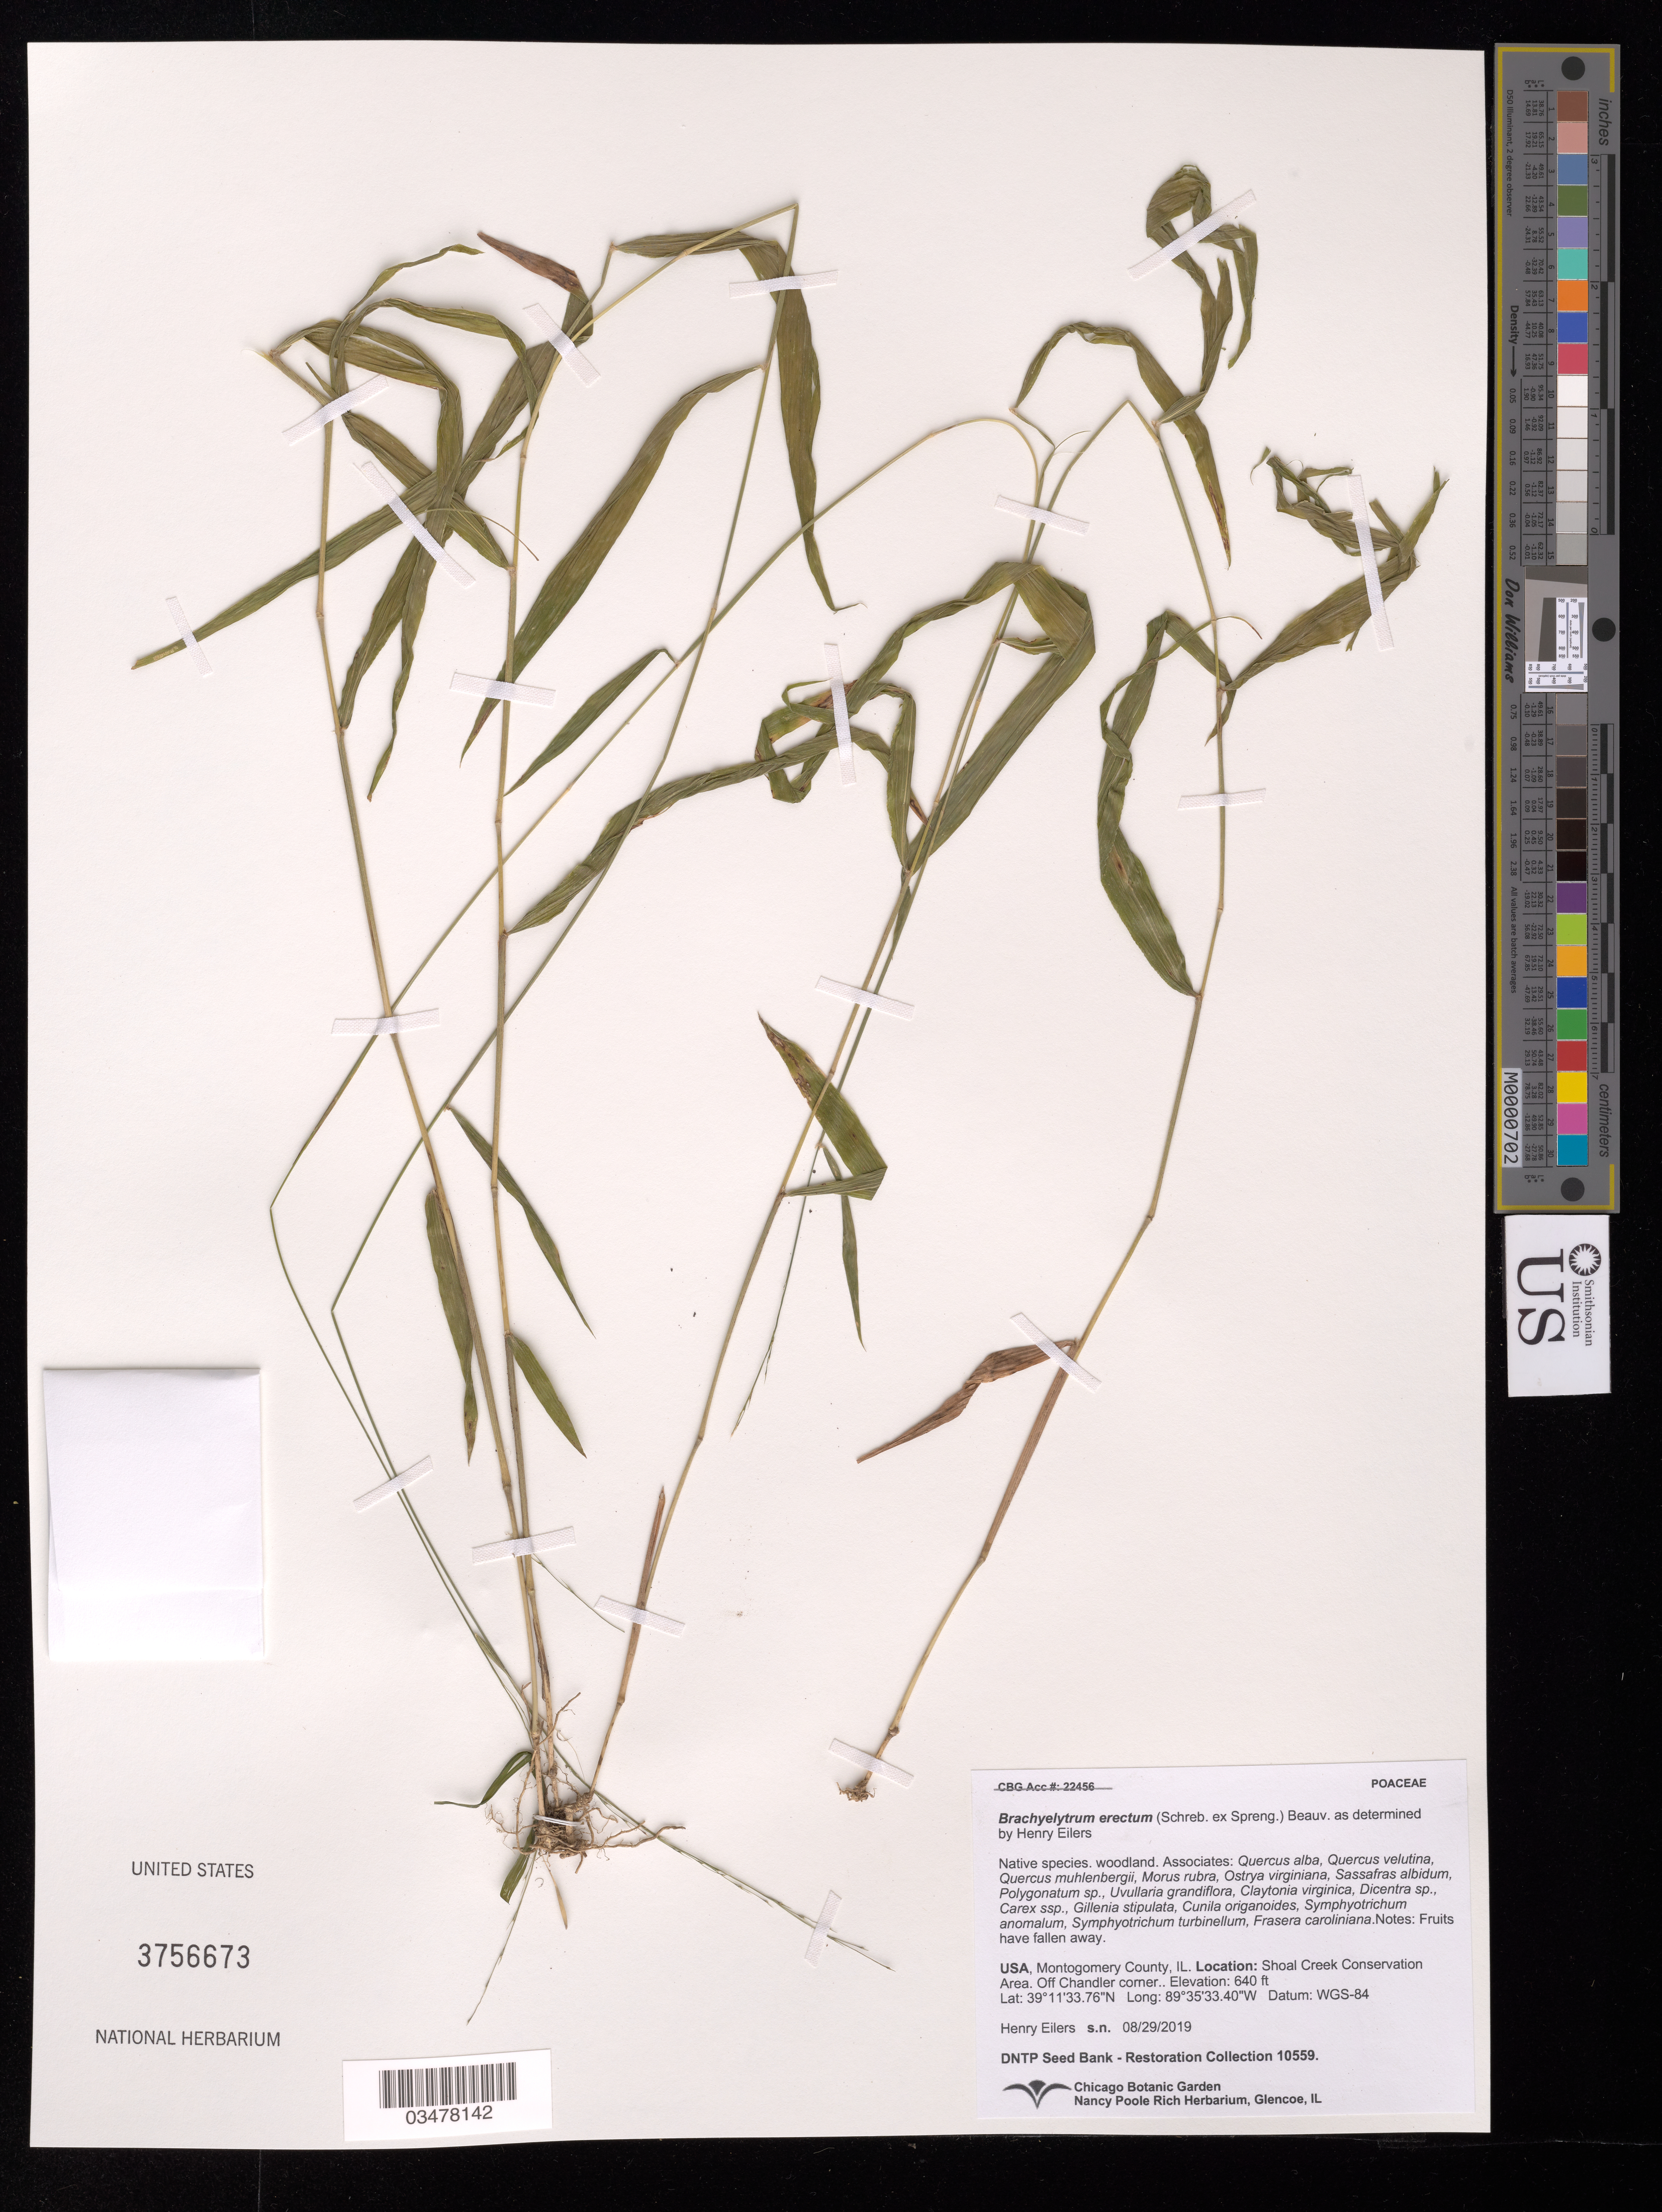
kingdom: Plantae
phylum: Tracheophyta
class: Liliopsida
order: Poales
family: Poaceae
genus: Brachyelytrum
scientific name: Brachyelytrum erectum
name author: (Schreb.) P. Beauv.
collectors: H. Eilers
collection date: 2019-08-29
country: United States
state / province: Illinois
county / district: Montgomery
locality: Shoal Creek Conservation Area, Off Chandler corner..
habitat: Woodland. With Quercus alba, Morus rubra, Dicentra sp., Gillenia stipulata, etc.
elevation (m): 195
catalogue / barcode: US 3756673